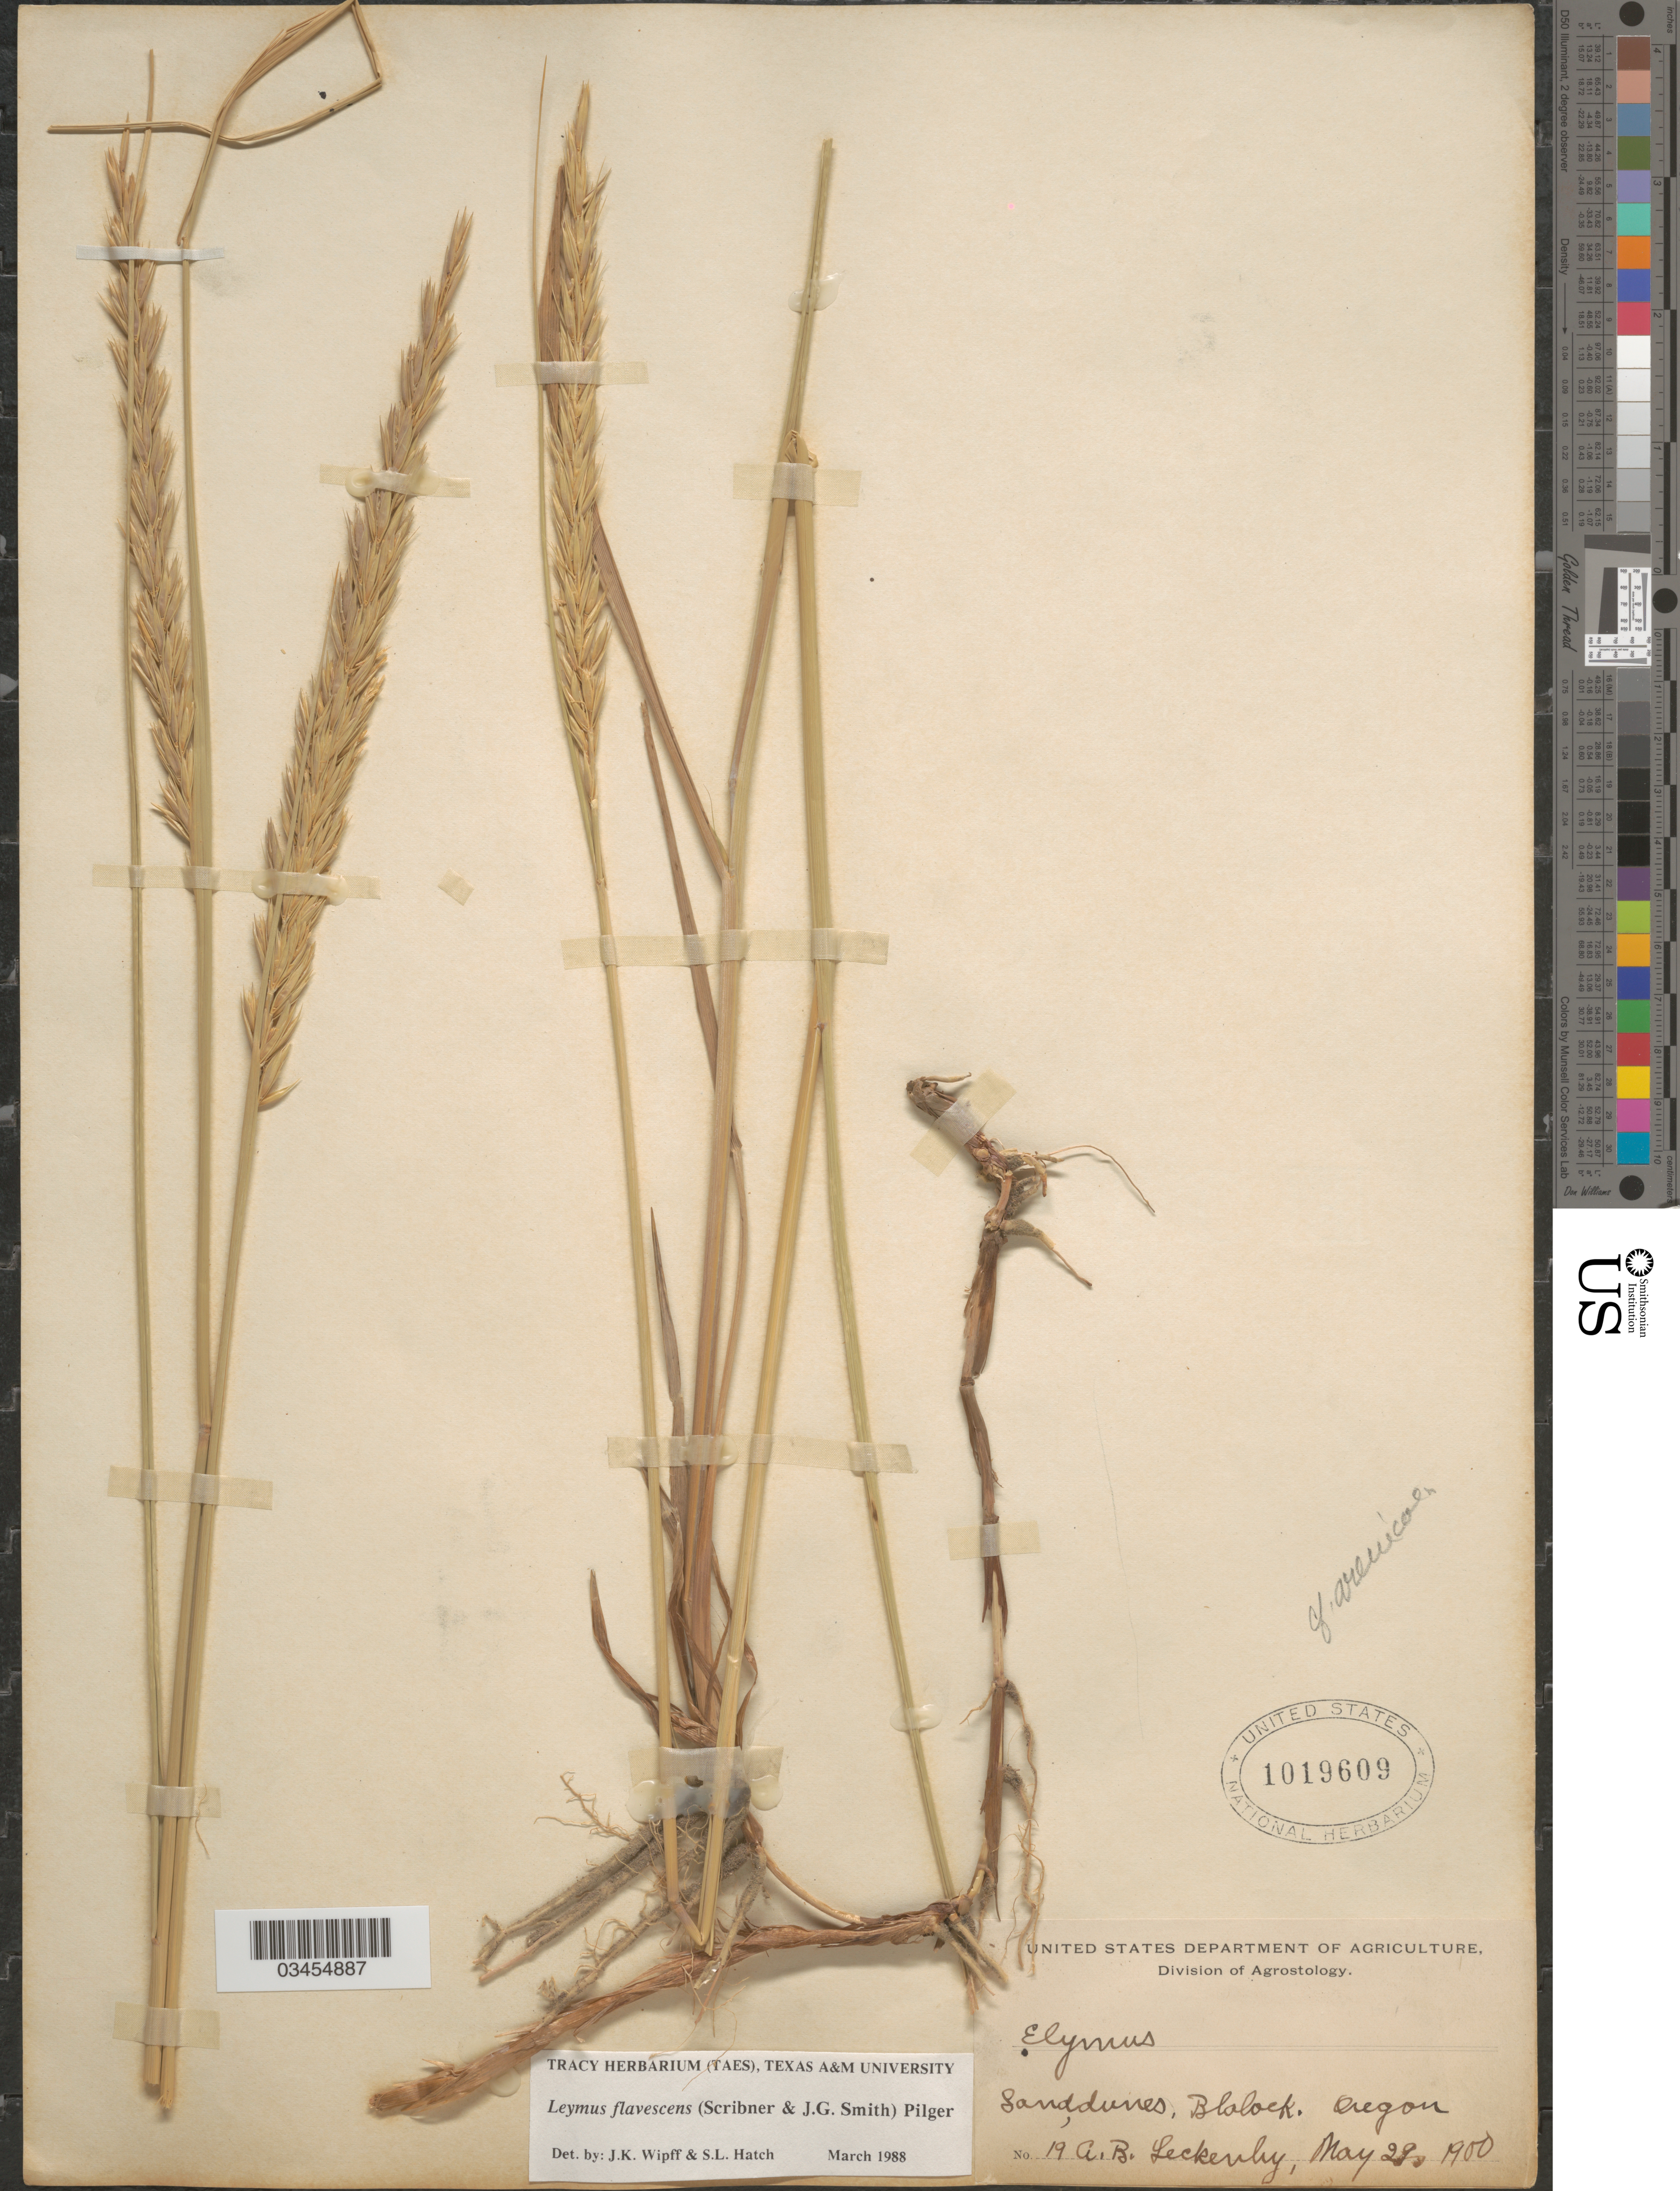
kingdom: Plantae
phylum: Tracheophyta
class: Liliopsida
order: Poales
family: Poaceae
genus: Leymus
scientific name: Leymus flavescens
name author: (Scribn. & J.G. Sm.) Pilg.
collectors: A. Leckenby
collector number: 19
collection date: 1900-05-29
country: United States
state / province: Oregon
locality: Sanddunes, Blalock.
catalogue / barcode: US 1019609